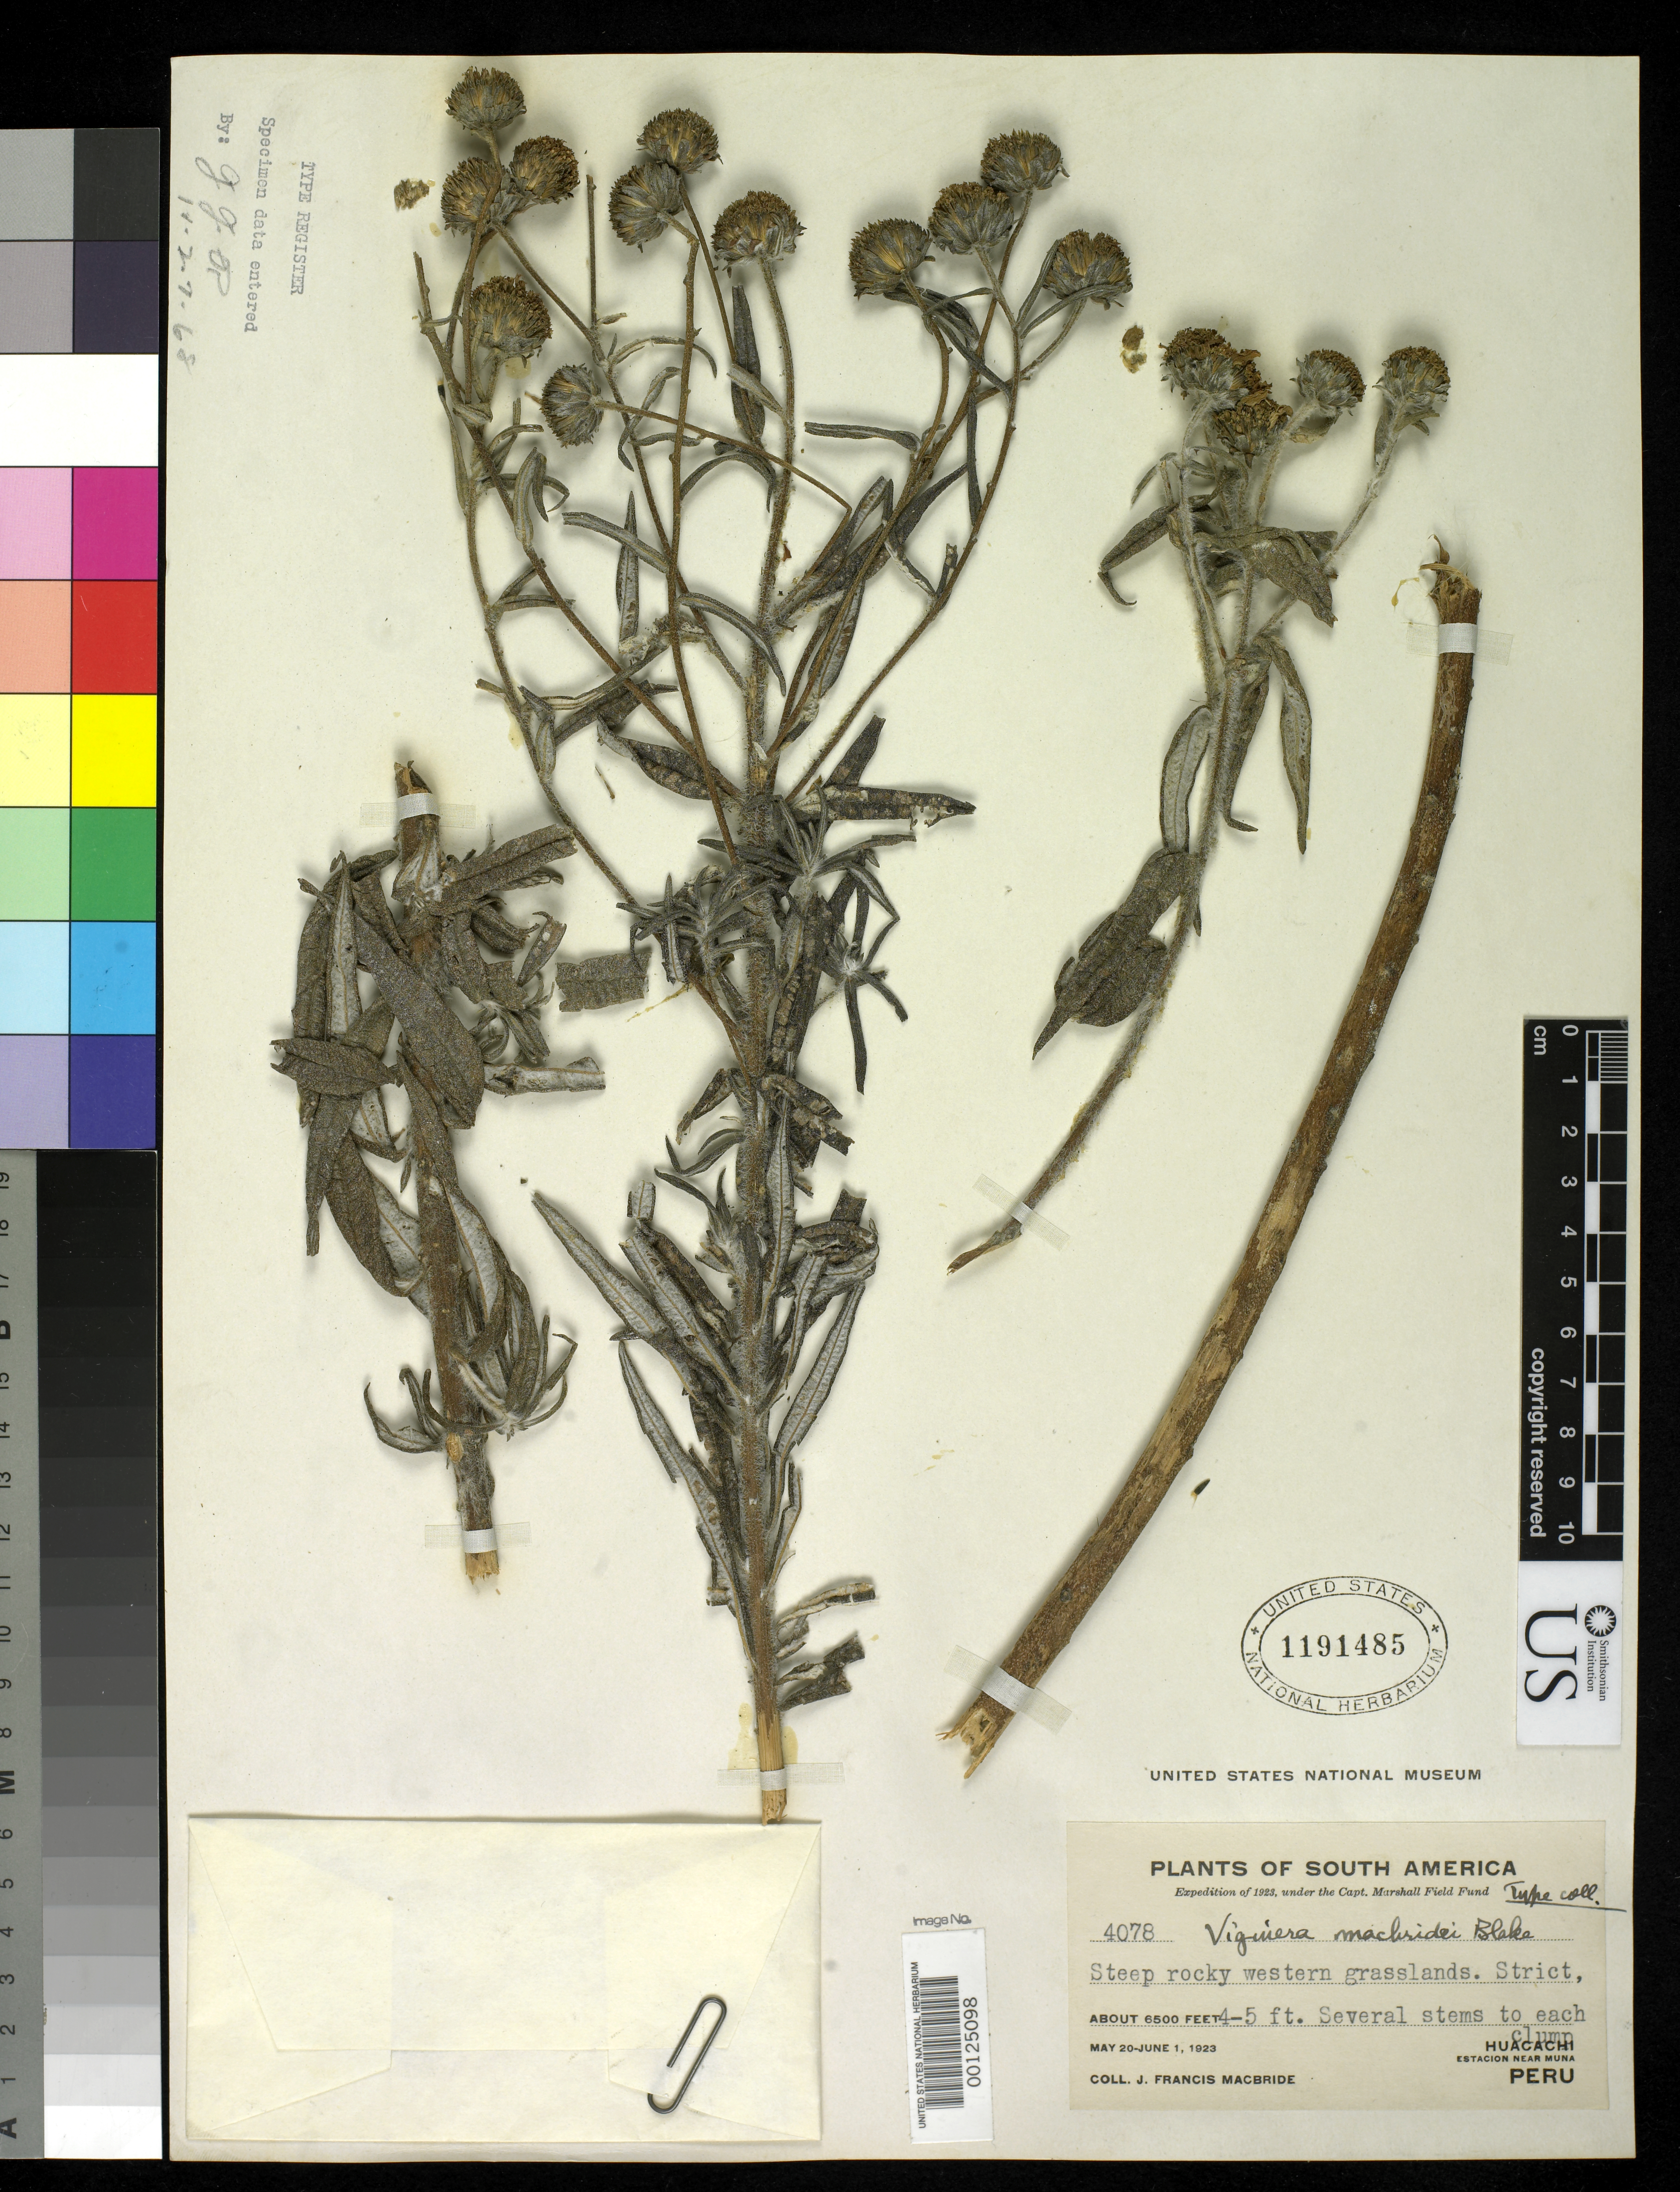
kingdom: Plantae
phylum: Tracheophyta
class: Magnoliopsida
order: Asterales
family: Asteraceae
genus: Viguiera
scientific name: Viguiera macbridei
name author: S.F. Blake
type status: Isotype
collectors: J. F. Macbride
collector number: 4078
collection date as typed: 20 May 1923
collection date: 1923-05-20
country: Peru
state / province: Huánuco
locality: Huacachi, station near Muña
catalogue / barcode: US 1191485